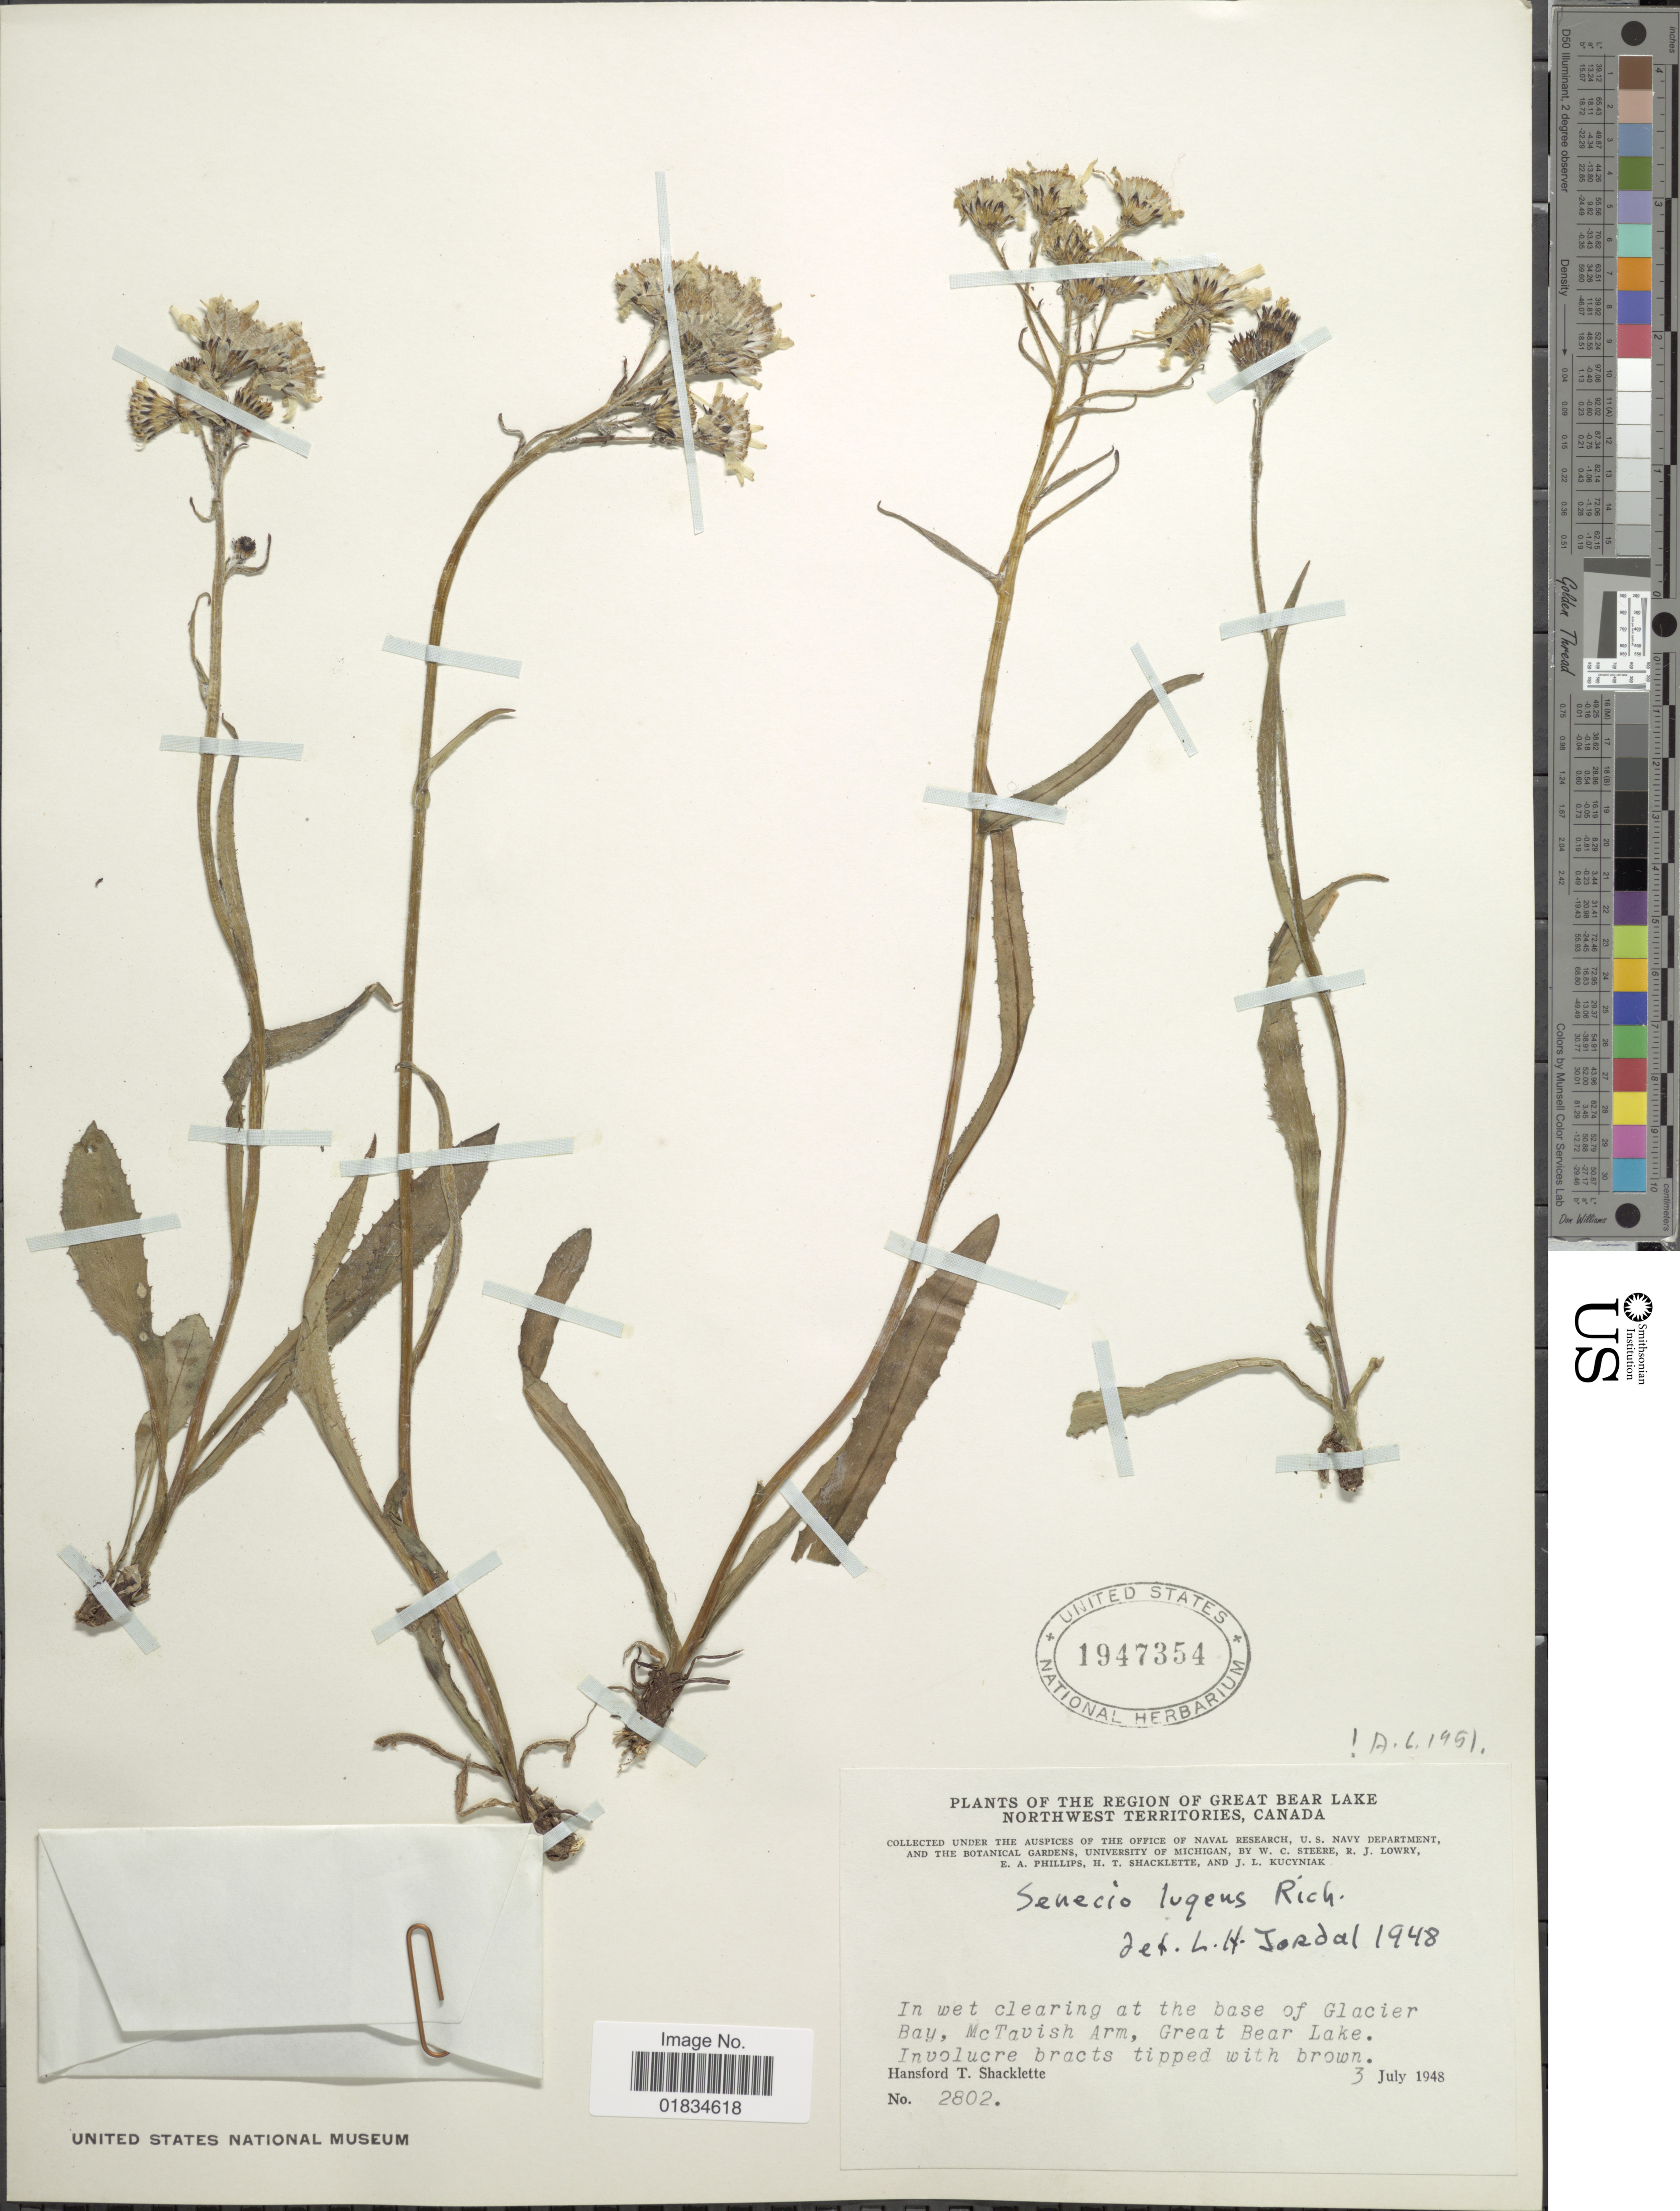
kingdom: Plantae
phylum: Tracheophyta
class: Magnoliopsida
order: Asterales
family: Asteraceae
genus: Senecio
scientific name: Senecio lugens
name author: Richardson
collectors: H. Shacklette, W. C. Steere, R. Lowry, E. Phillips & et al.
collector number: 2802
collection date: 1948-07-03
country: Canada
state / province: Northwest Territories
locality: Region of Great Bear lake, Glacier Bay, McTavish Arm, Great Bear Lake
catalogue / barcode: US 1947354